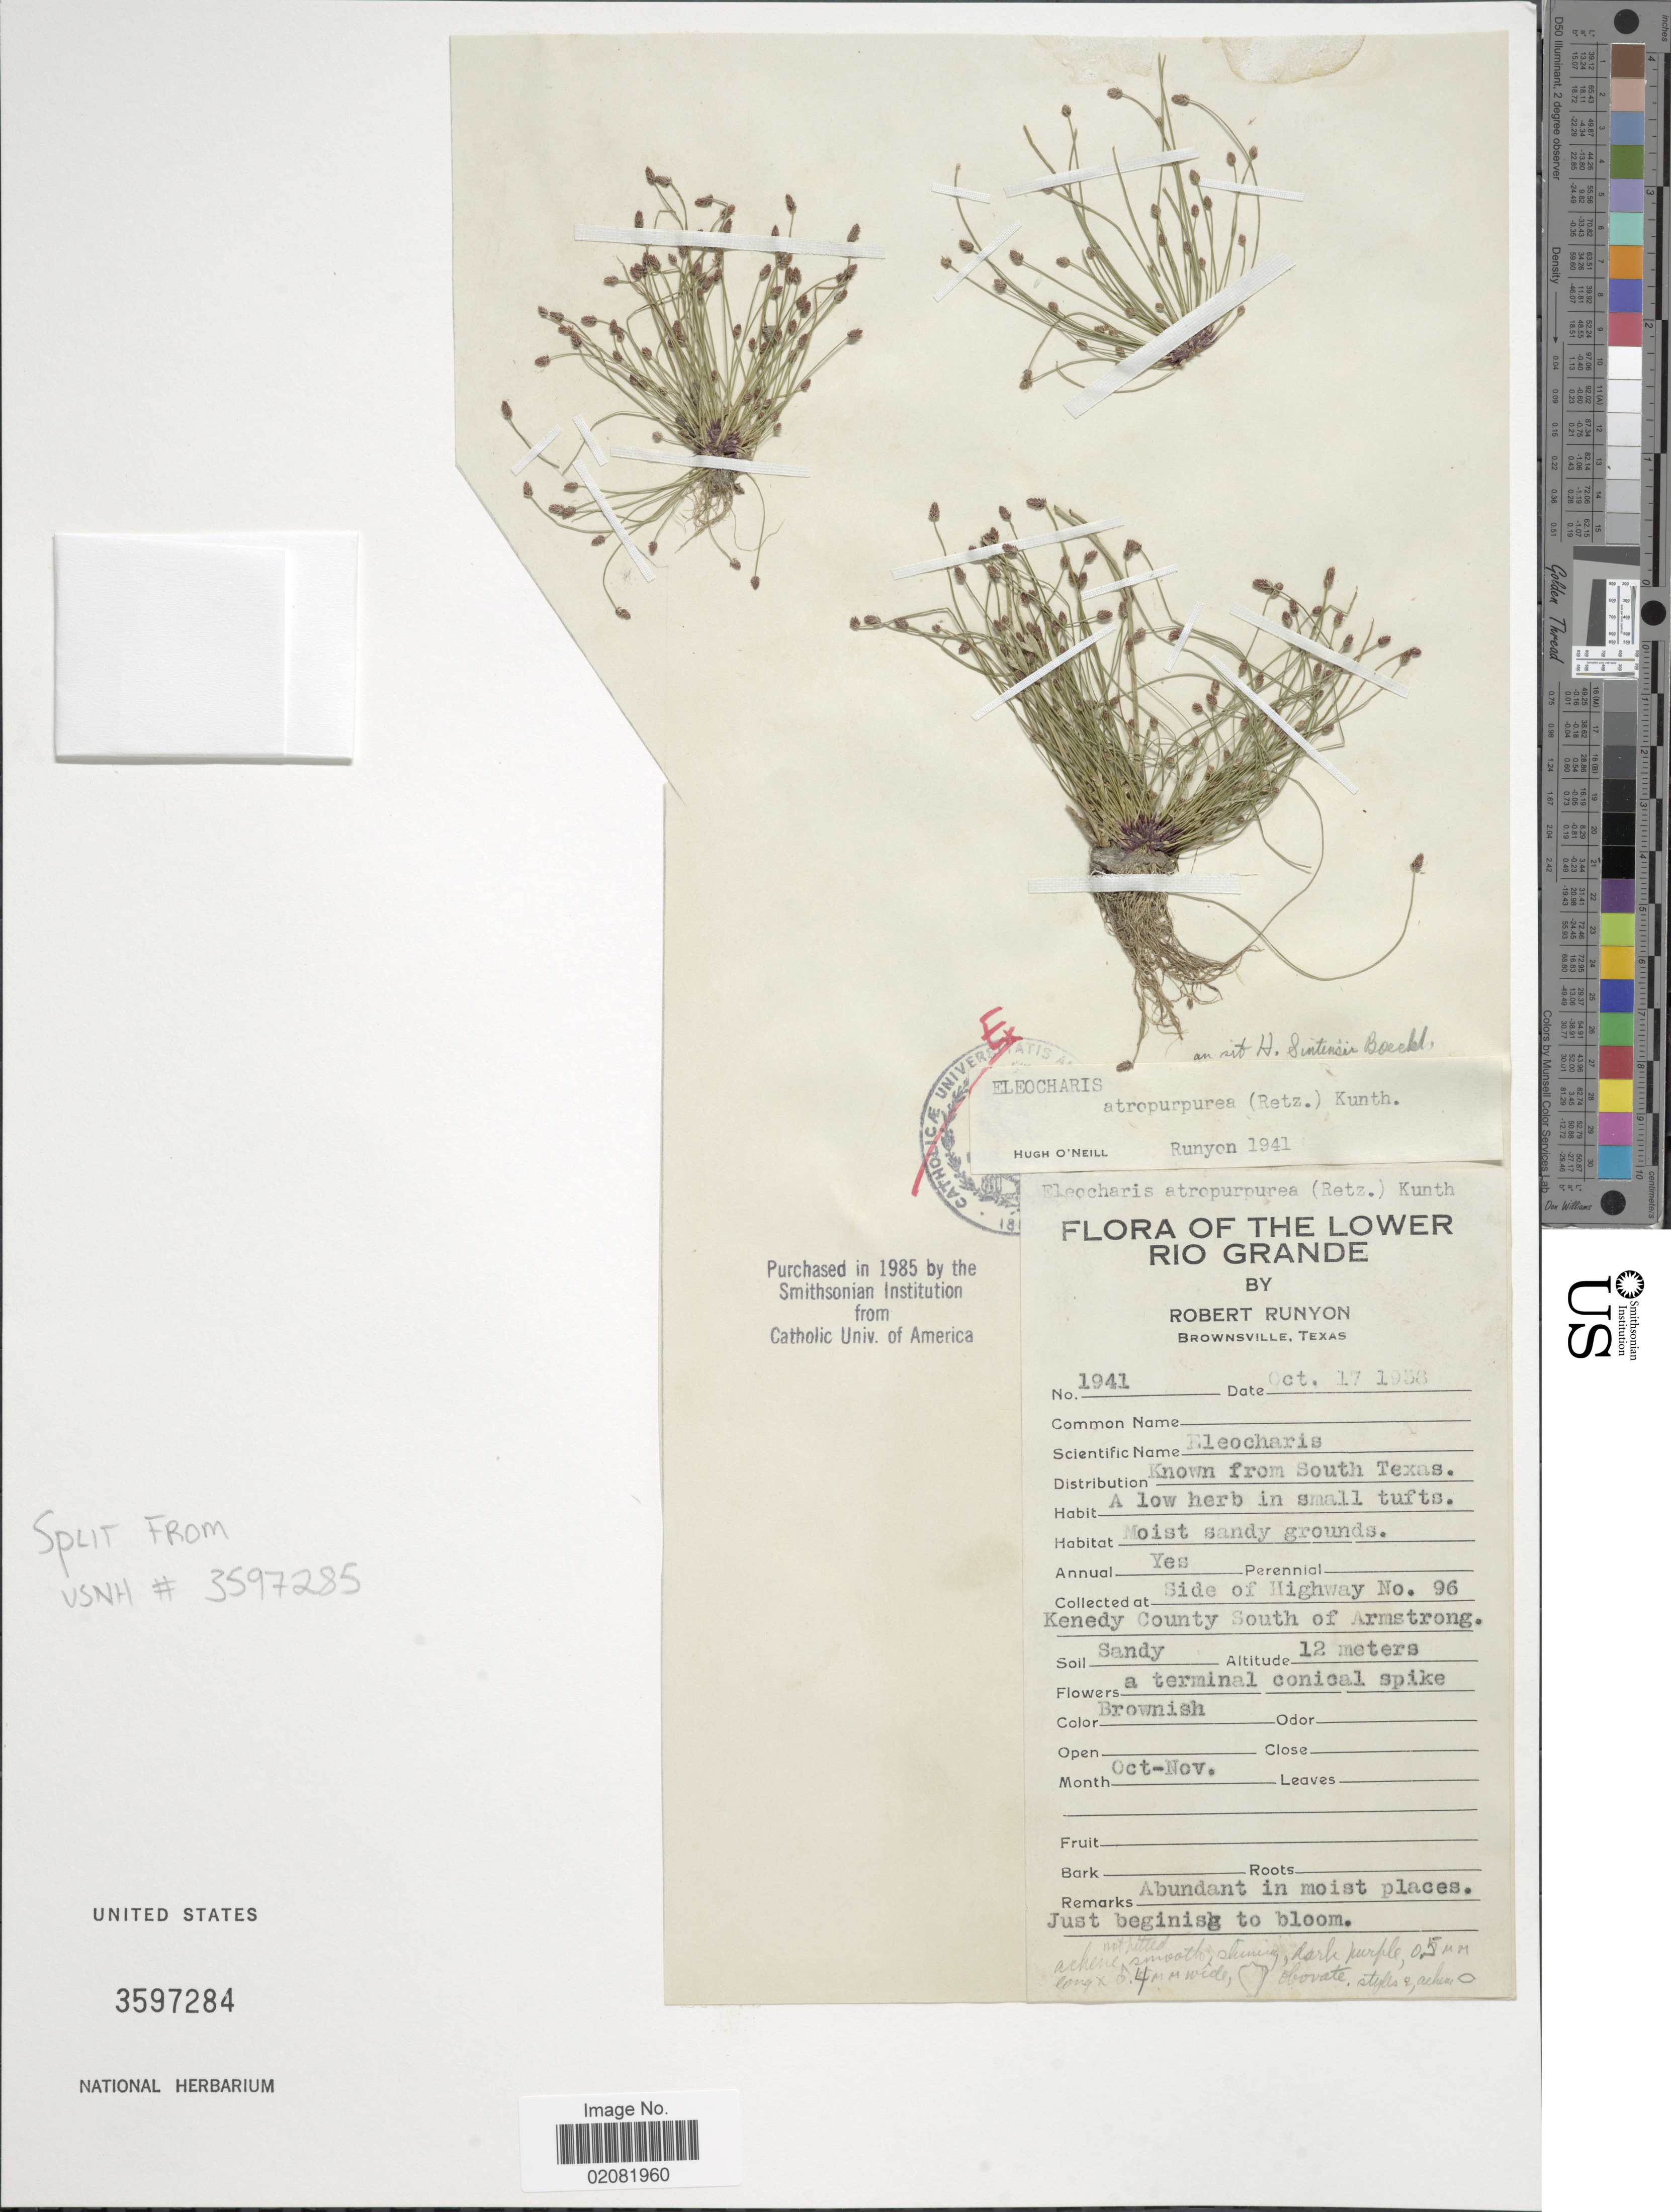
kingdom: Plantae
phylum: Tracheophyta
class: Liliopsida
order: Poales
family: Cyperaceae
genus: Eleocharis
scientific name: Eleocharis atropurpurea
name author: (Retz.) J. Presl & C. Presl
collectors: R. Runyon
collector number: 1941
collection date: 1958-10-17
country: United States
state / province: Texas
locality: The Lower Rio Grande. Side of Highway No. 96 kenedy County South of Armstrong, South Texas [unsure placement]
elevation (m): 12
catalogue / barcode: US 3597284